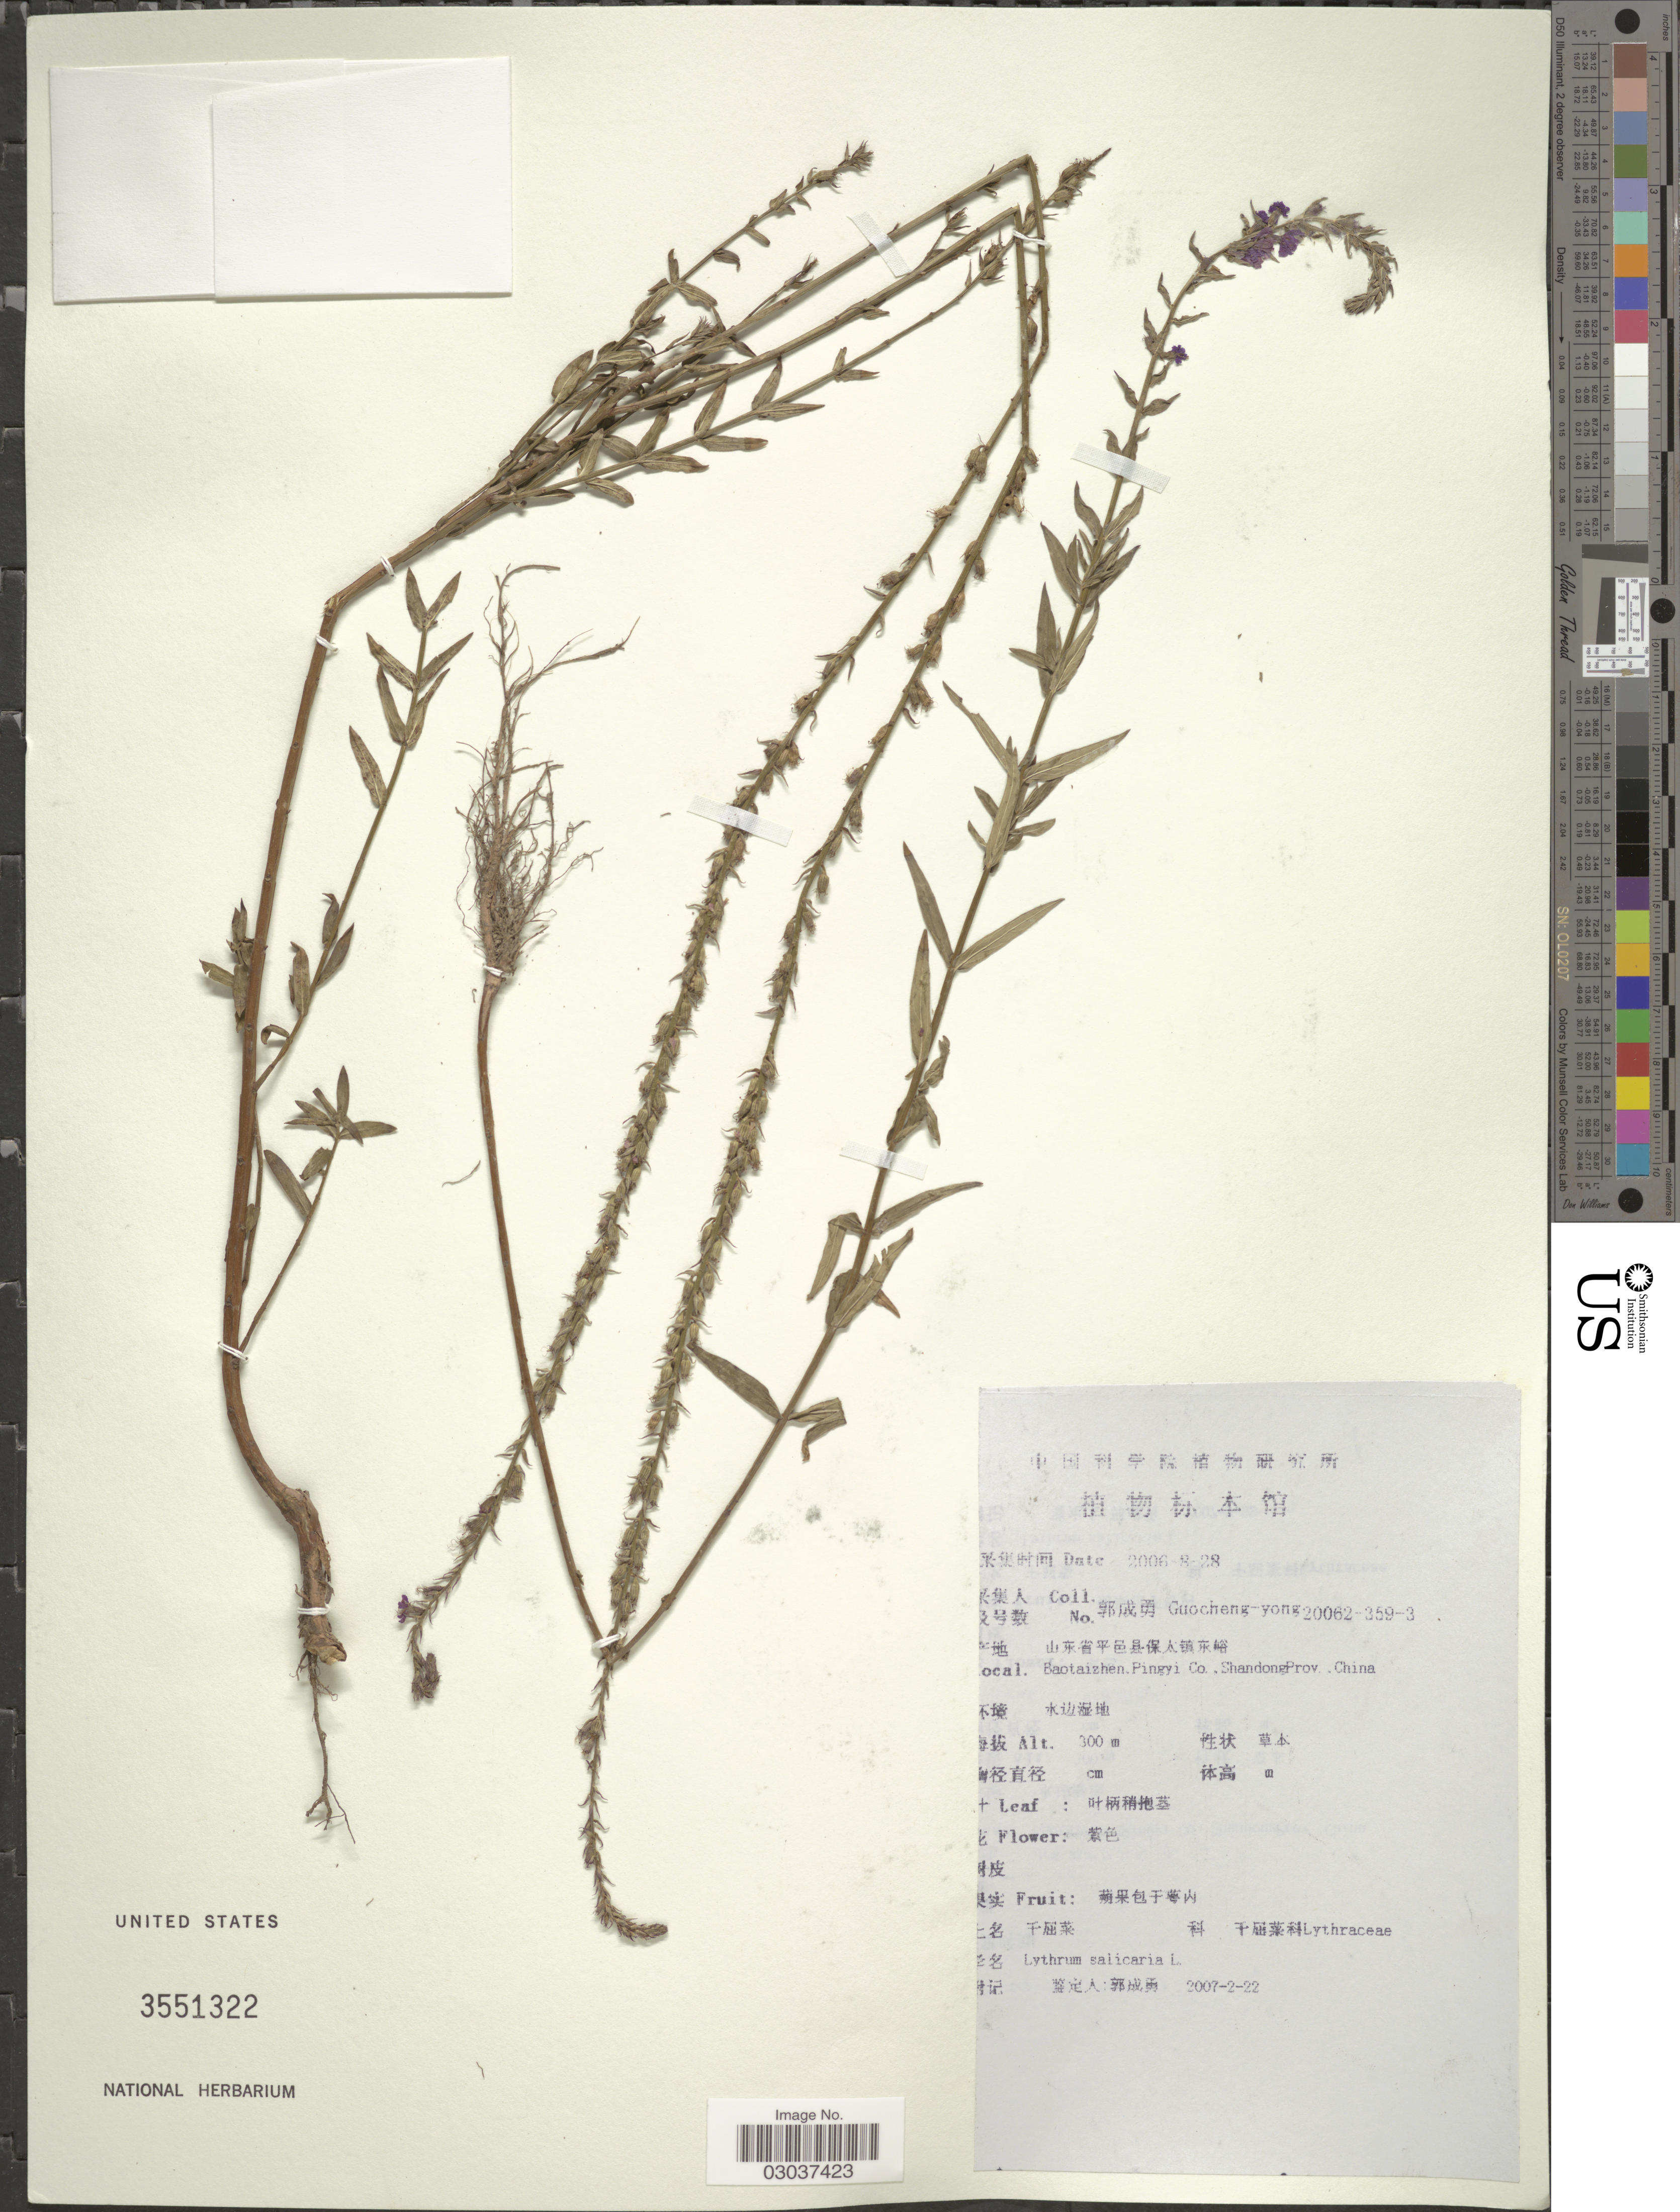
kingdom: Plantae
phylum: Tracheophyta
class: Magnoliopsida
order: Myrtales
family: Lythraceae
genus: Lythrum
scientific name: Lythrum salicaria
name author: L.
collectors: Guo cheng-yong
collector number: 20062-359-3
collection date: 2006-08-28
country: China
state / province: Shandong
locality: Baotaizhen, Pingyi Co.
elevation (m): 300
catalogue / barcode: US 3551322